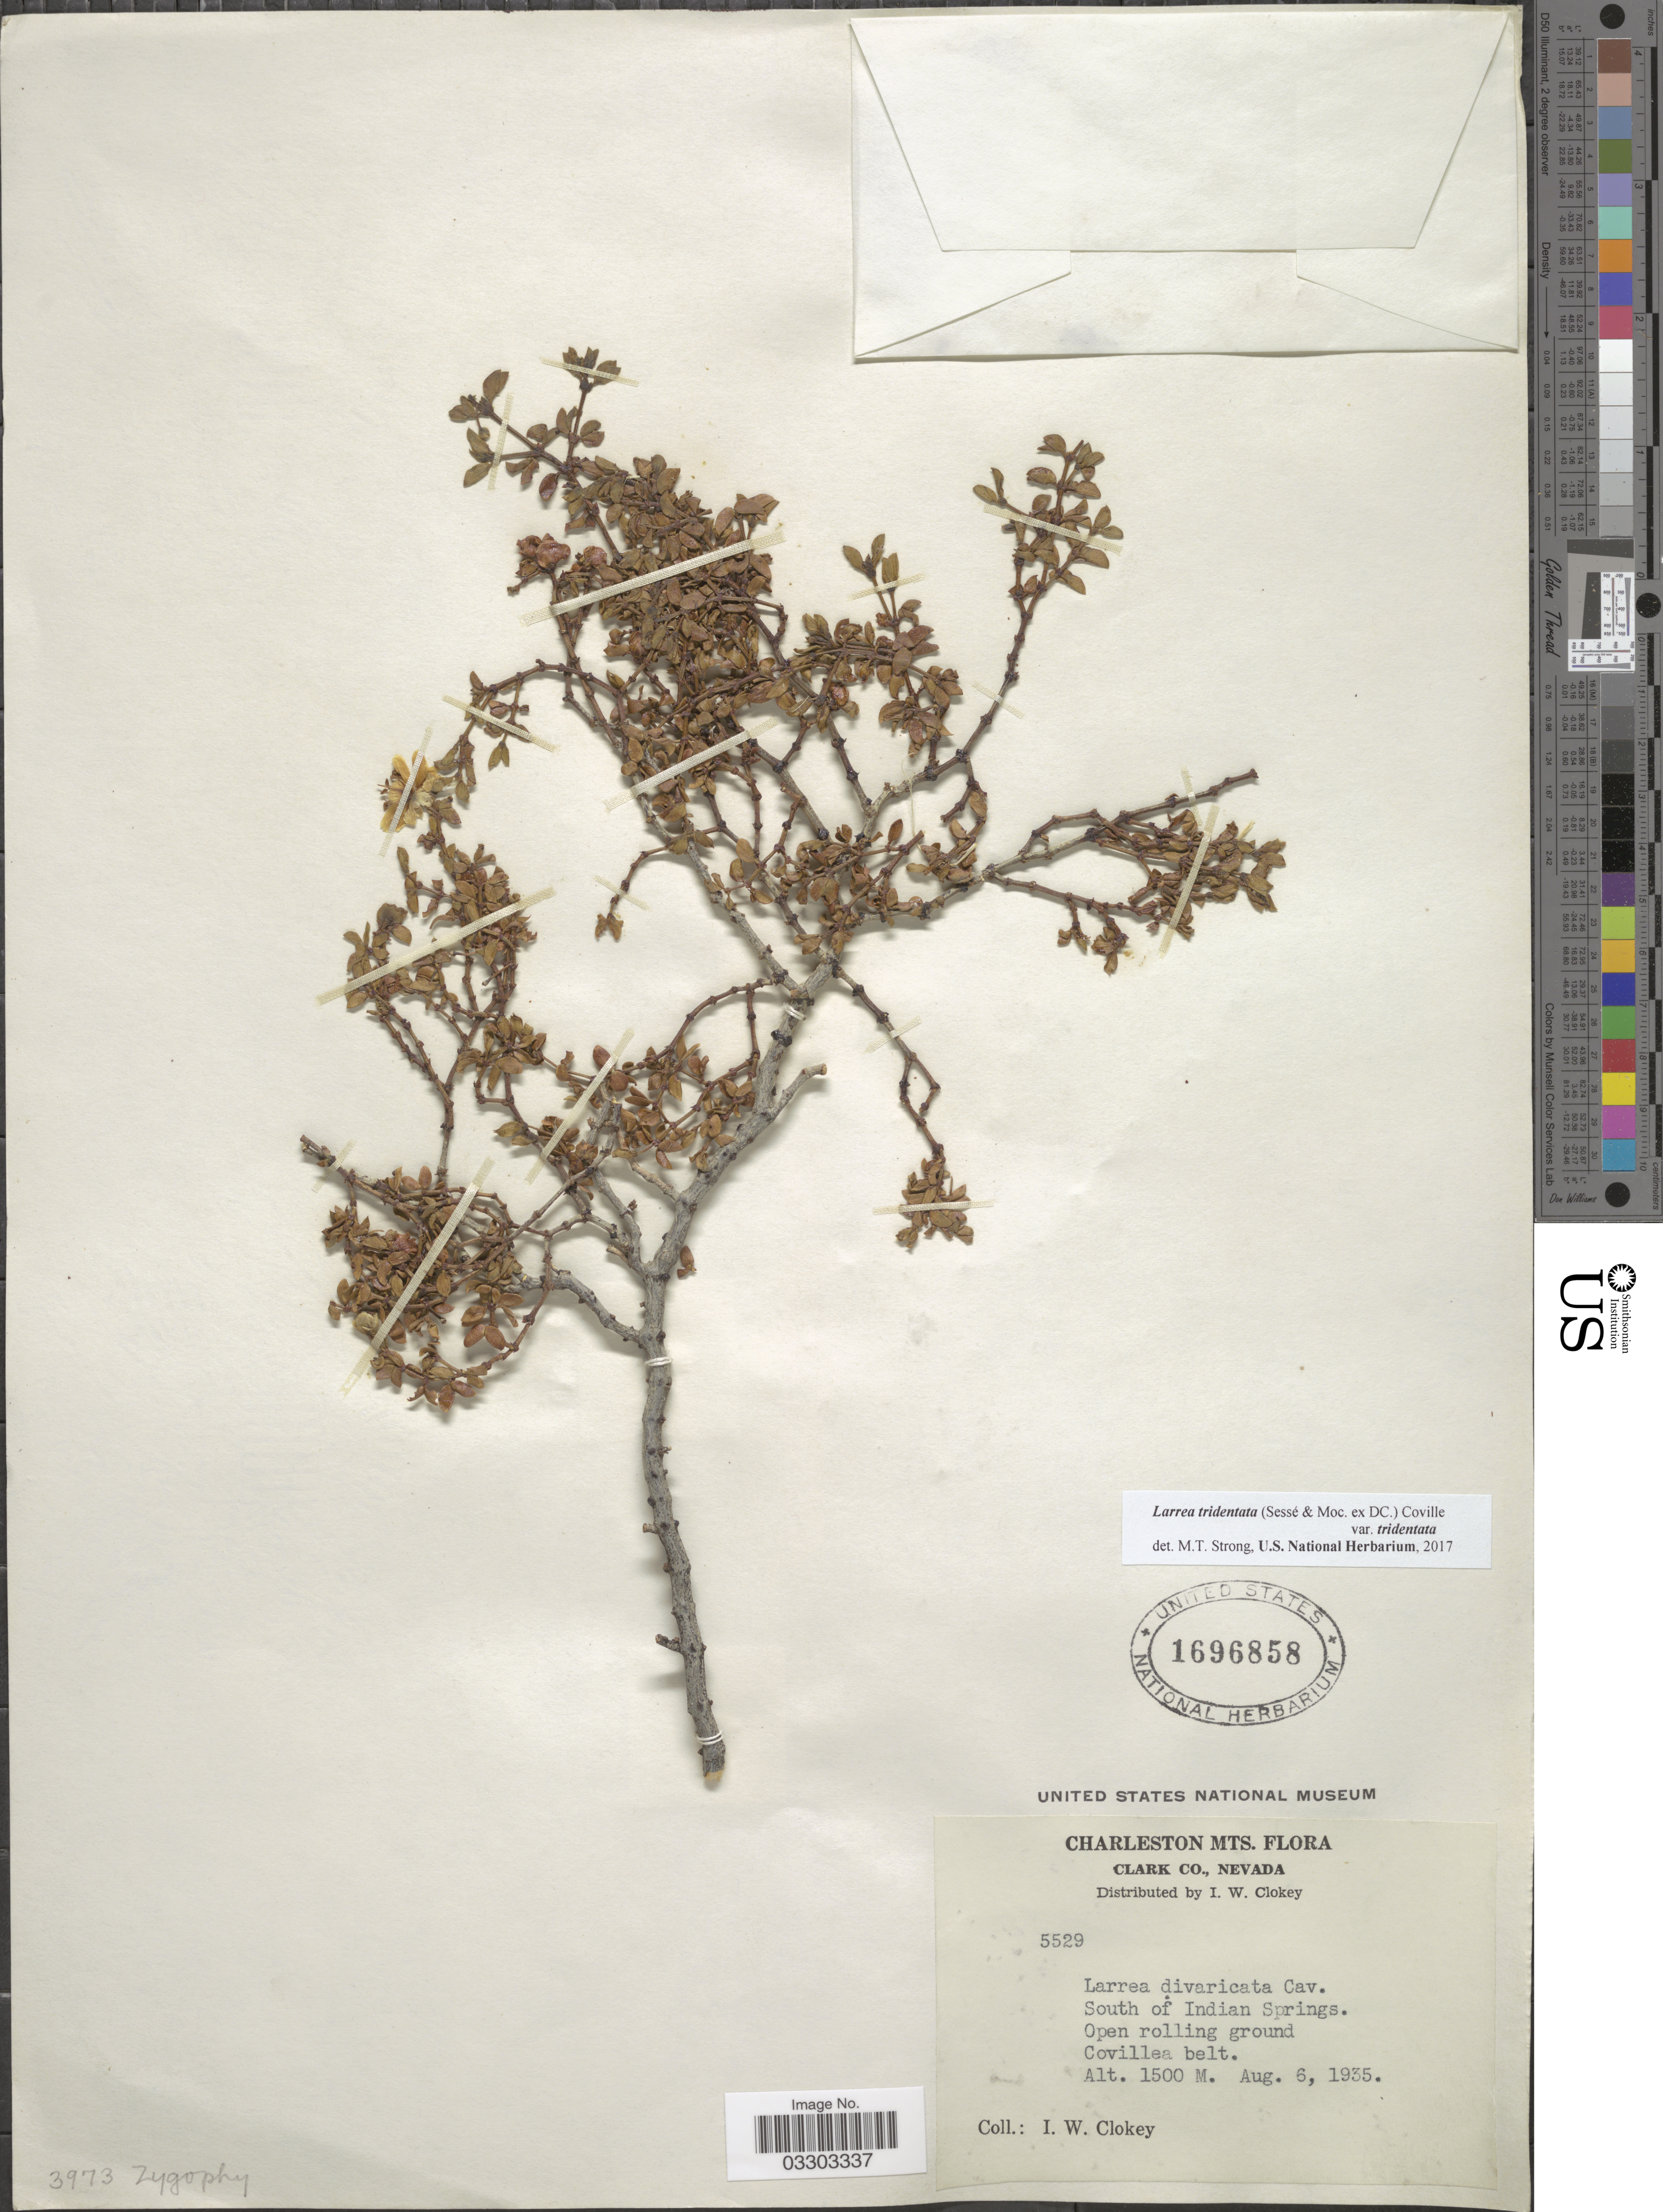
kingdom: Plantae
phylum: Tracheophyta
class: Magnoliopsida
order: Zygophyllales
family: Zygophyllaceae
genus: Larrea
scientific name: Larrea tridentata var. tridentata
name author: (Sessé & Moc. ex DC.) Coville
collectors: I. W. Clokey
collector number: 5529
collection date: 1935-08-06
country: United States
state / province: Nevada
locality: Charleston Mts. South of Indian Springs.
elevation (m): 1500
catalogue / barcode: US 1696858